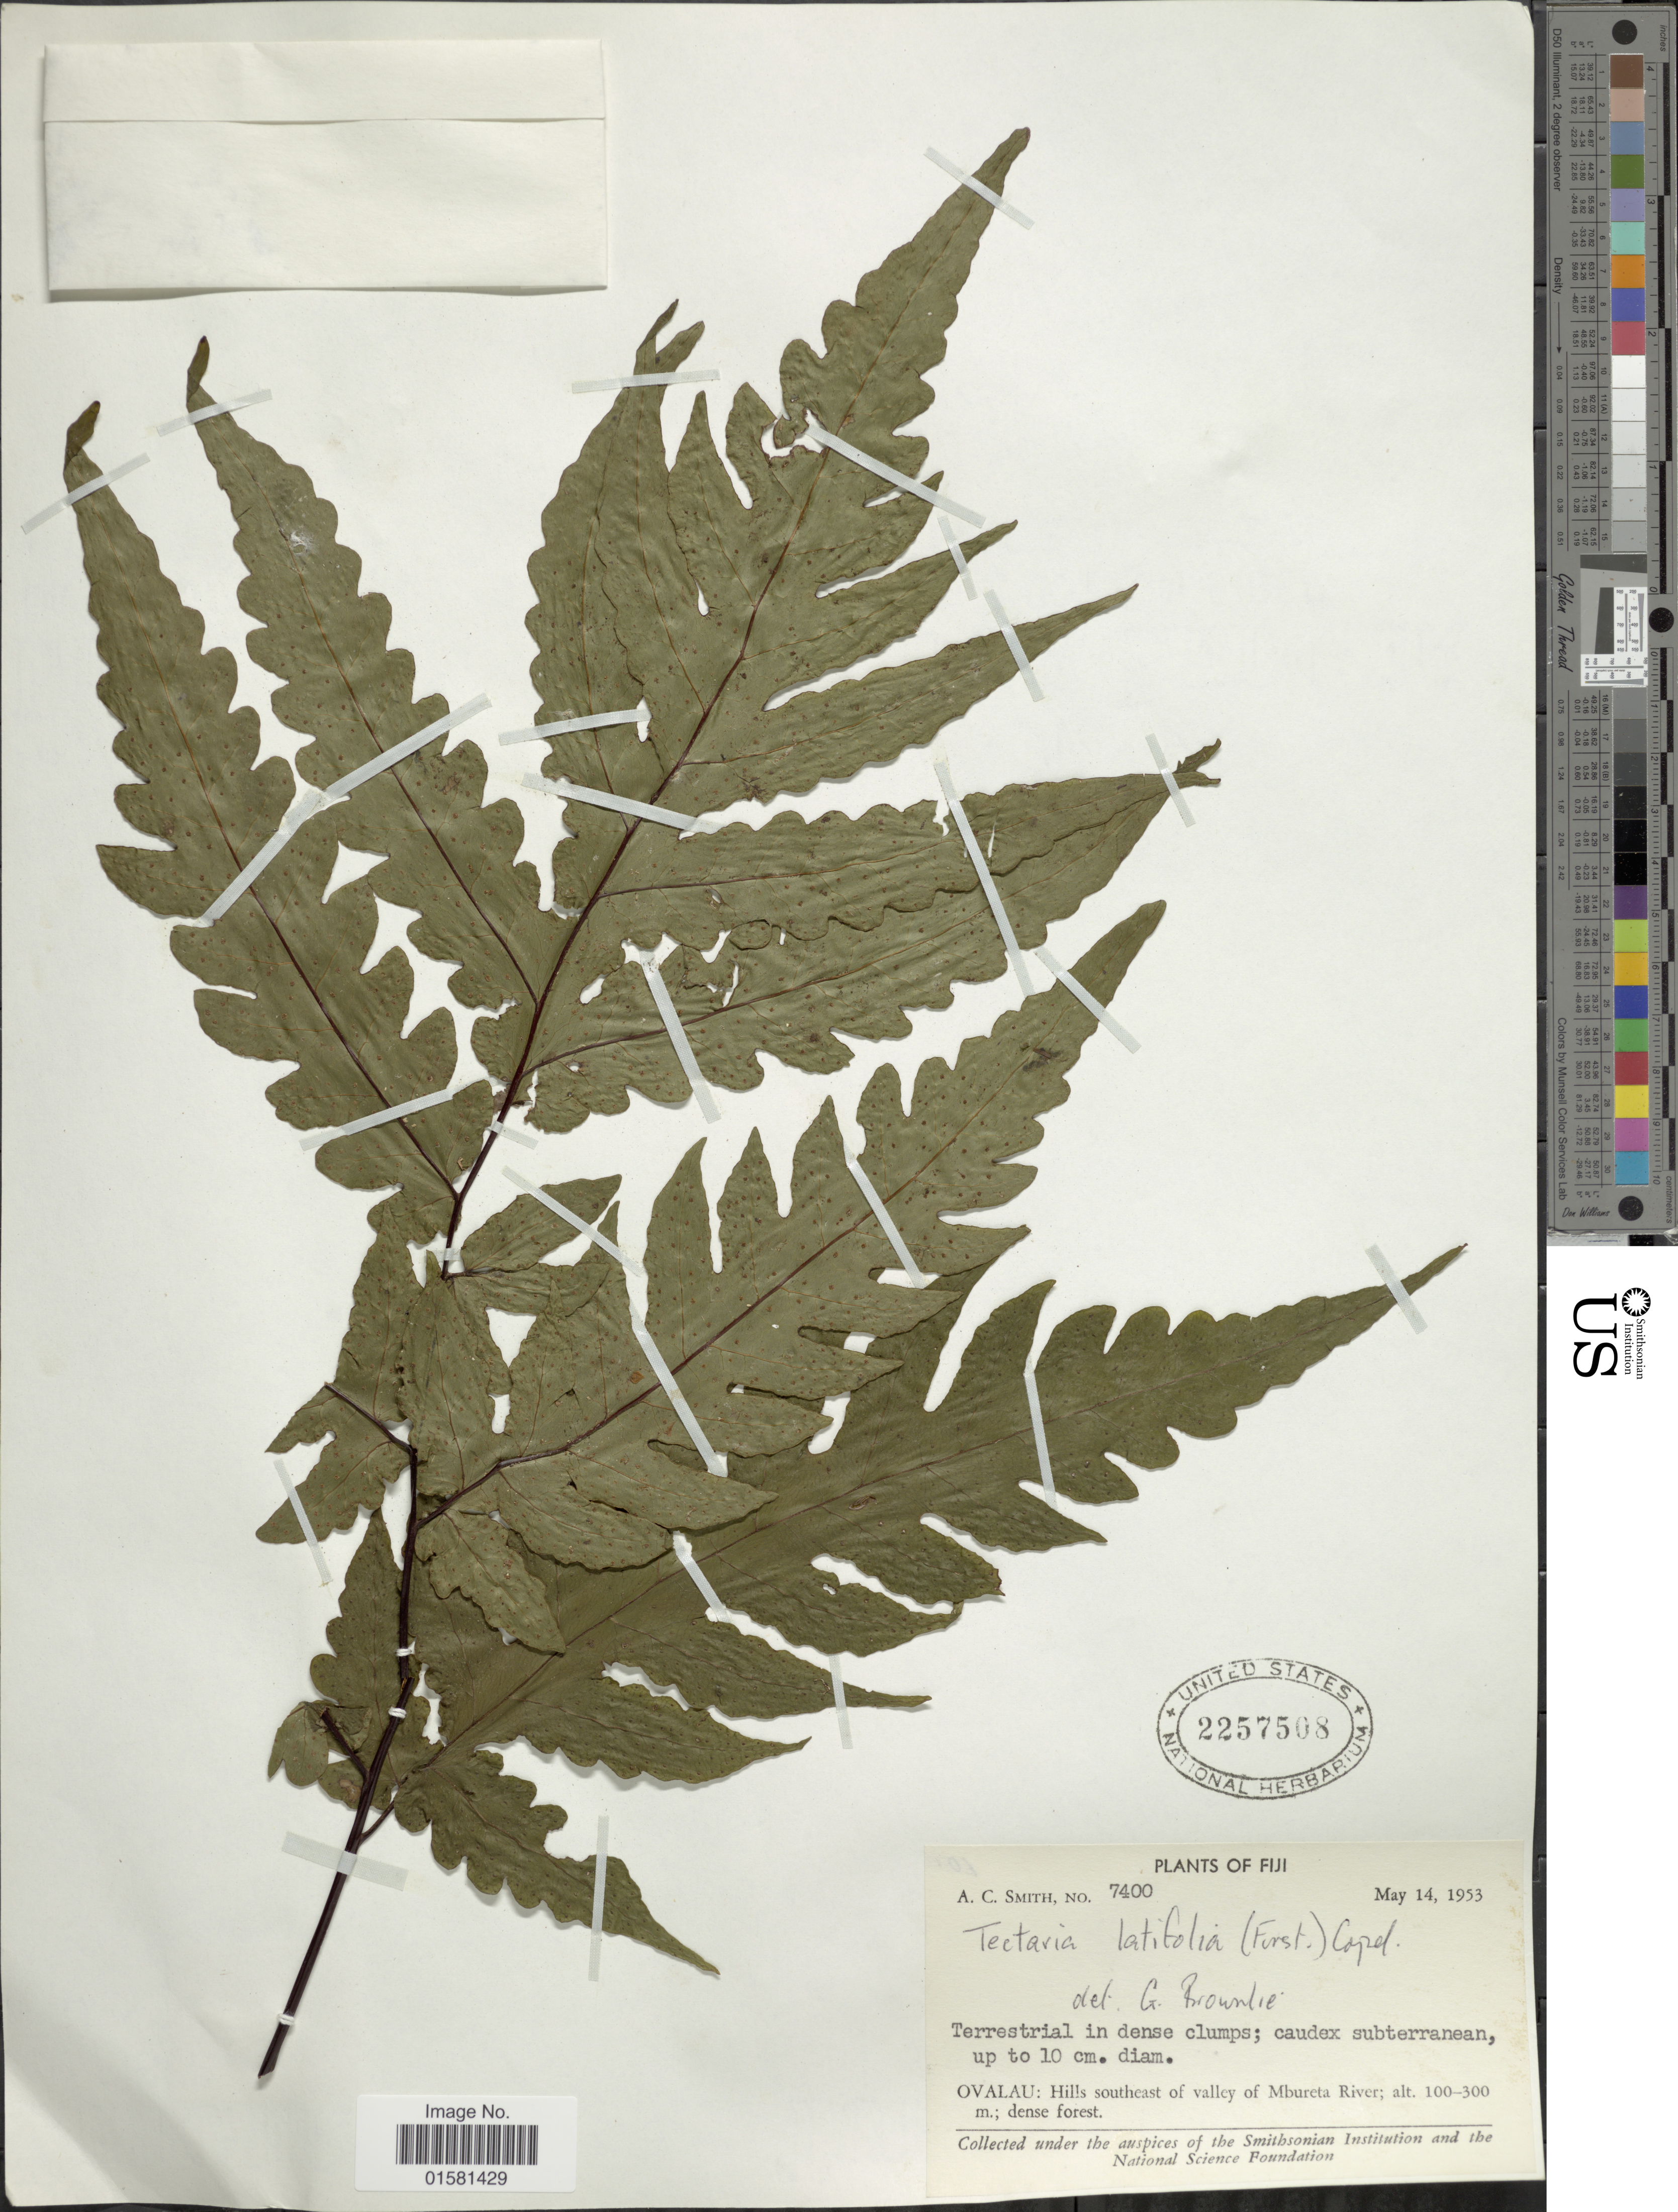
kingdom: Plantae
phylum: Tracheophyta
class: Polypodiopsida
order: Polypodiales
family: Tectariaceae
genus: Tectaria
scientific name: Tectaria latifolia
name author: (G. Forst.) Copel.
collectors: A. C. Smith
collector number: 7400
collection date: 1953-05-14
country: Fiji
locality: Fiji, Ovalau: Hills Southeast of valley of Mbureta River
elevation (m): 100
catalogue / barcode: US 2257508